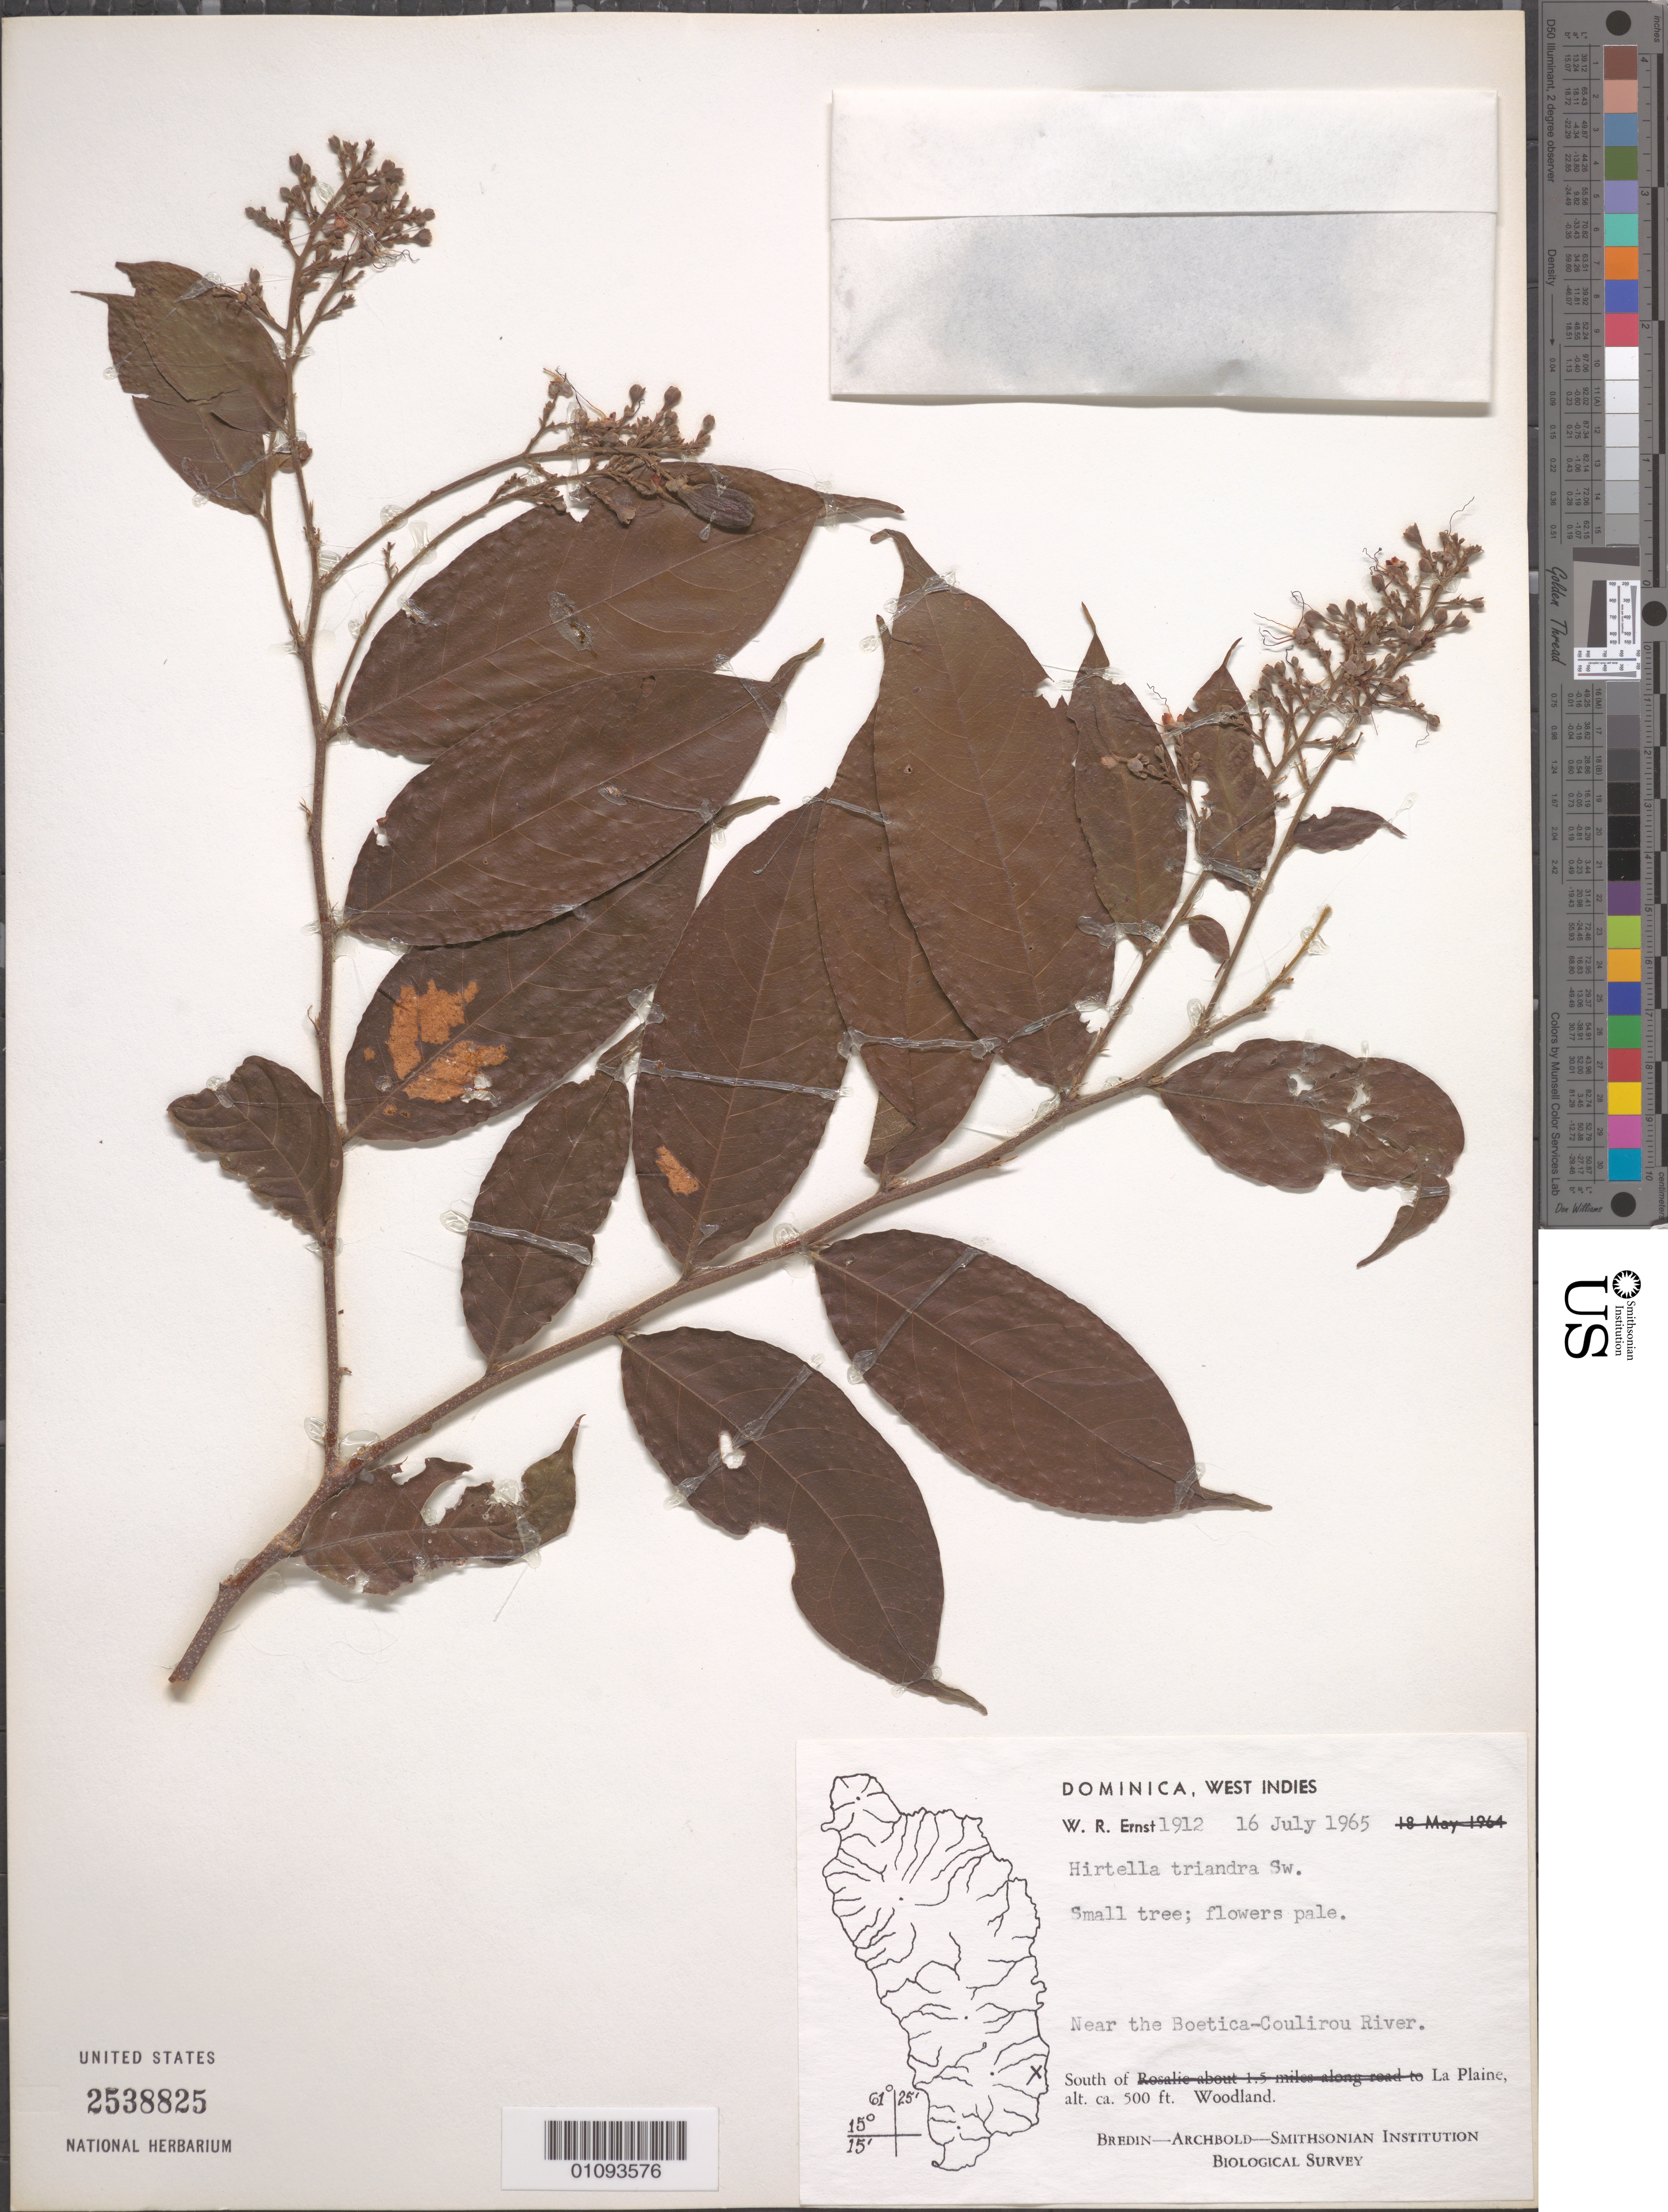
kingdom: Plantae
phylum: Tracheophyta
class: Magnoliopsida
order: Malpighiales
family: Chrysobalanaceae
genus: Hirtella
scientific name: Hirtella triandra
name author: Sw.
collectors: W. R. Ernst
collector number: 1912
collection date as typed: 16 Jul 1965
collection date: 1965-07-16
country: Dominica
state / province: St. Patrick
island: Dominica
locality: Near the Boetica Coulirou River, La Plaine, Woodland.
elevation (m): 152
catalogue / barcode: US 2538825